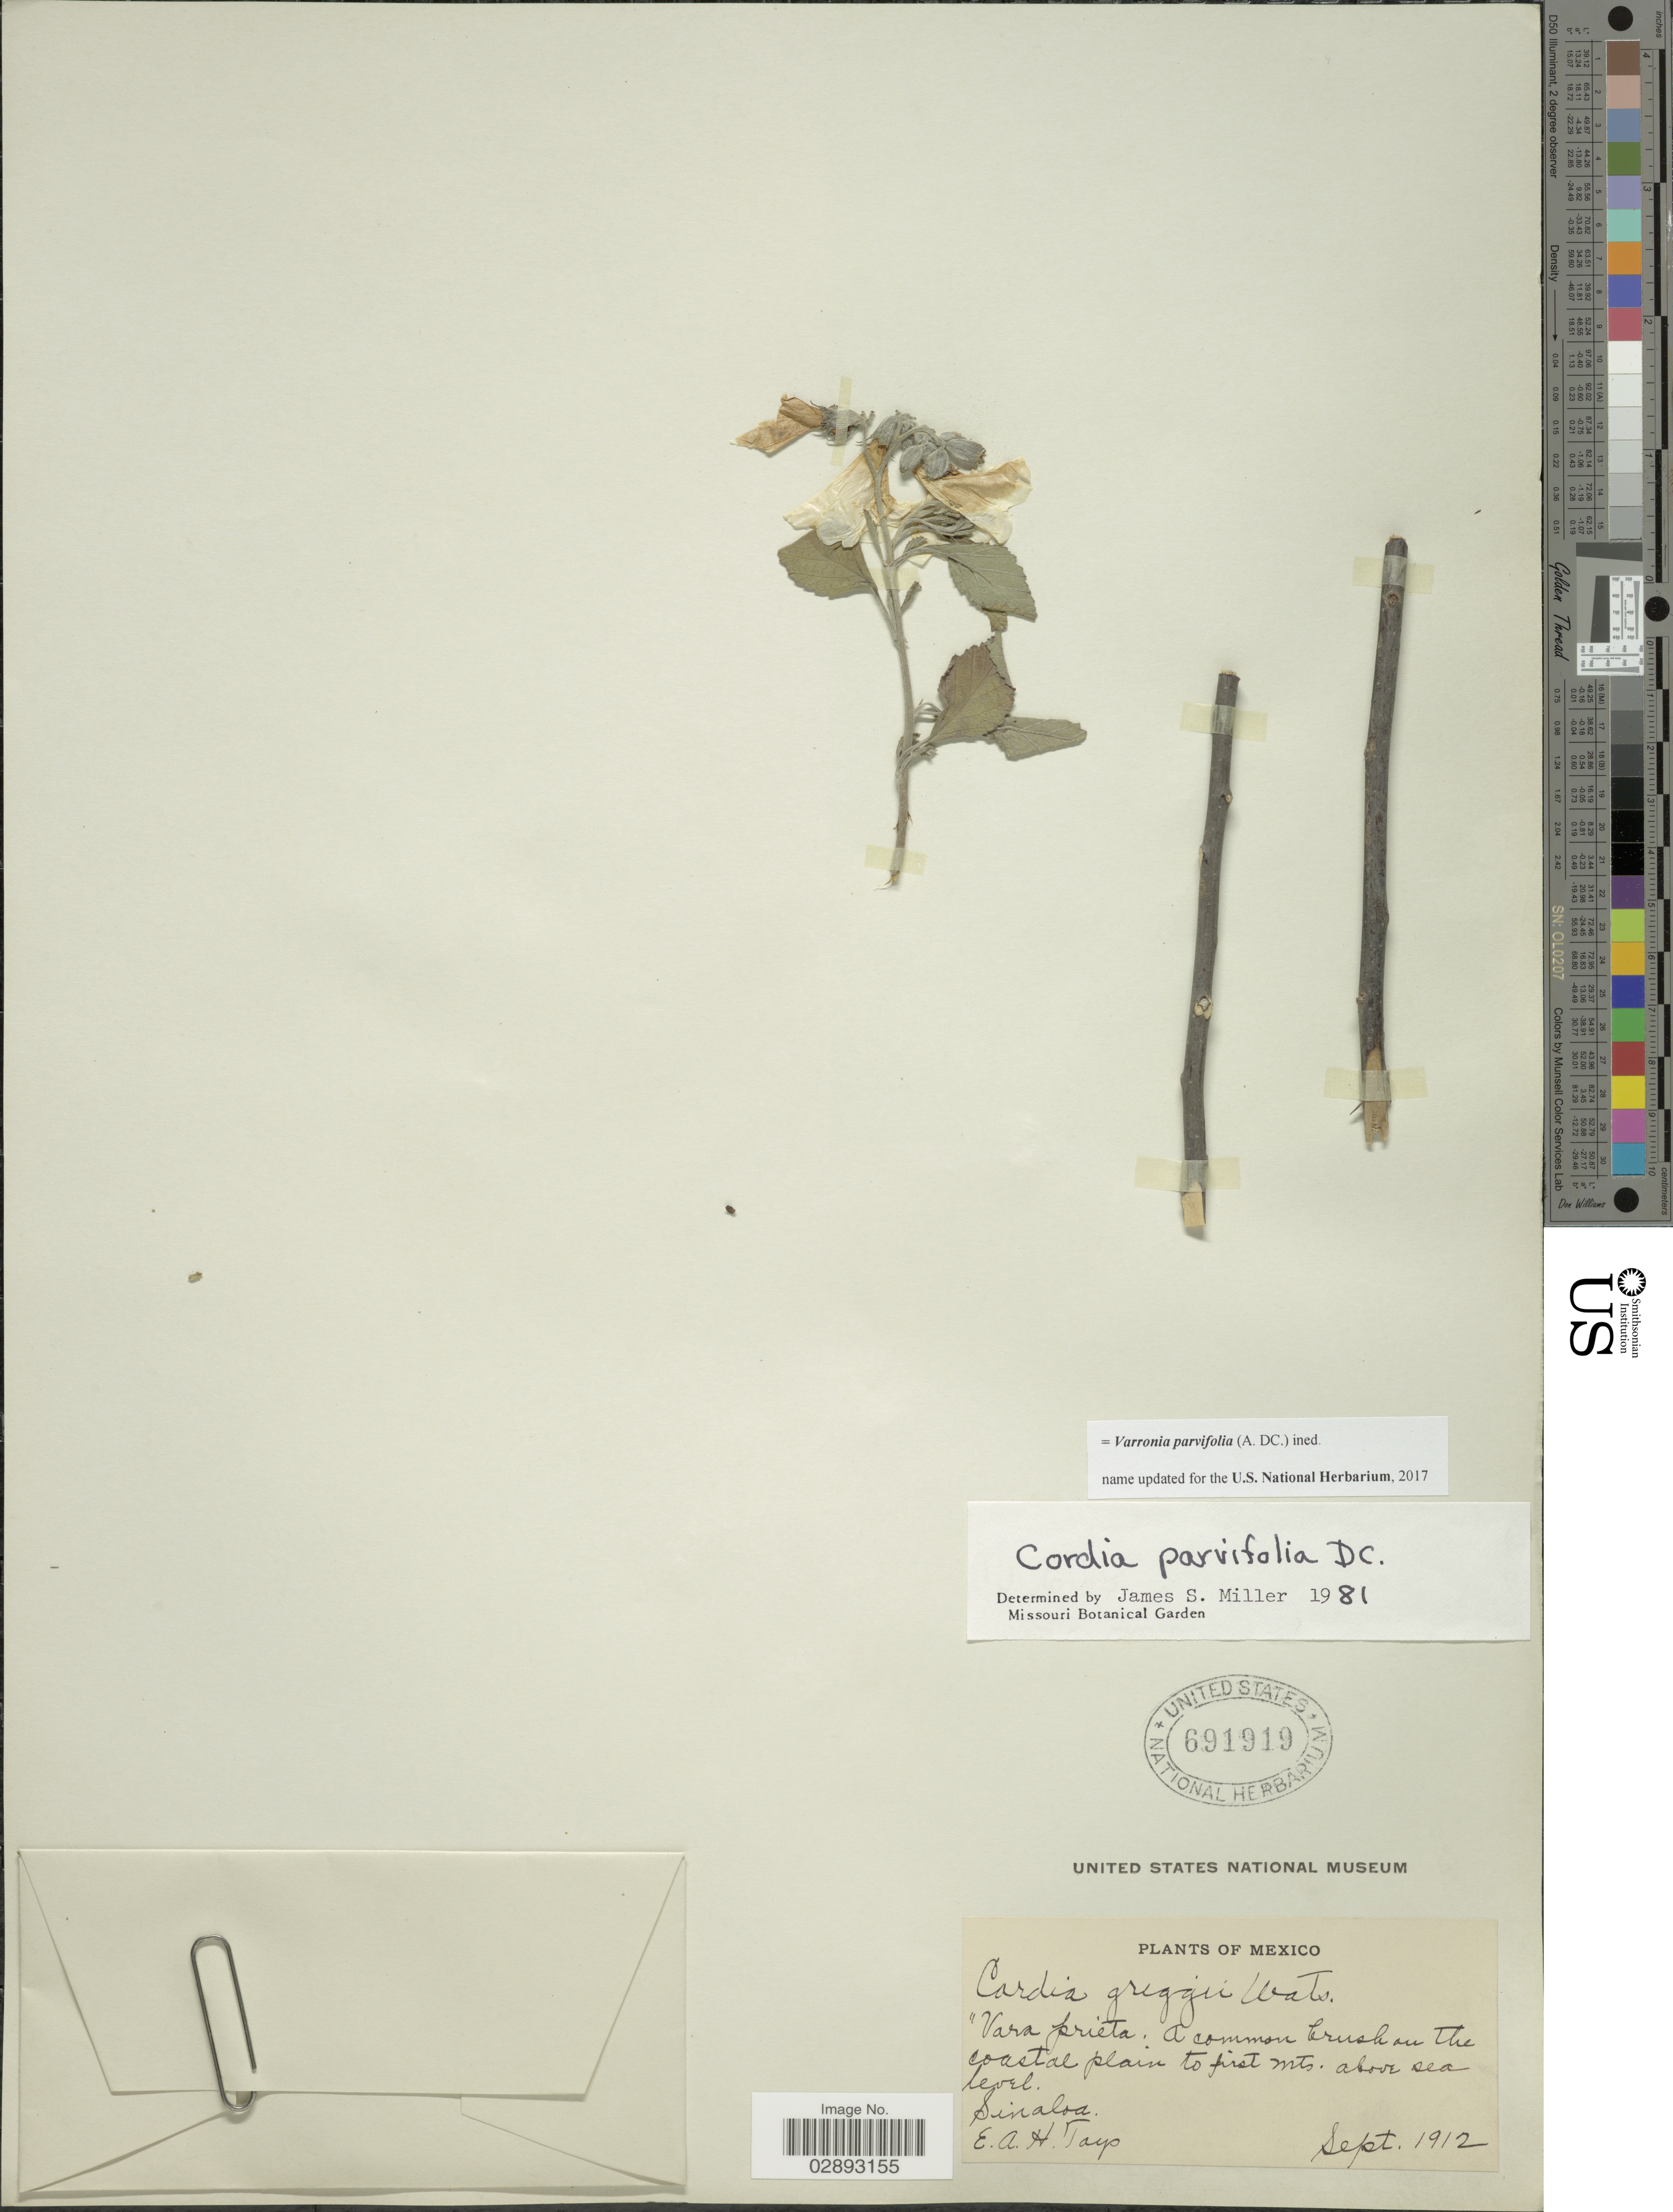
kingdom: Plantae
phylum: Tracheophyta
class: Magnoliopsida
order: Boraginales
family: Cordiaceae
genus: Varronia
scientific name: Varronia parvifolia (A. DC.) ined.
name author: (A. DC.)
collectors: E. Tays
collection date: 1912-09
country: Mexico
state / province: Sinaloa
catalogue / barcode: US 691919